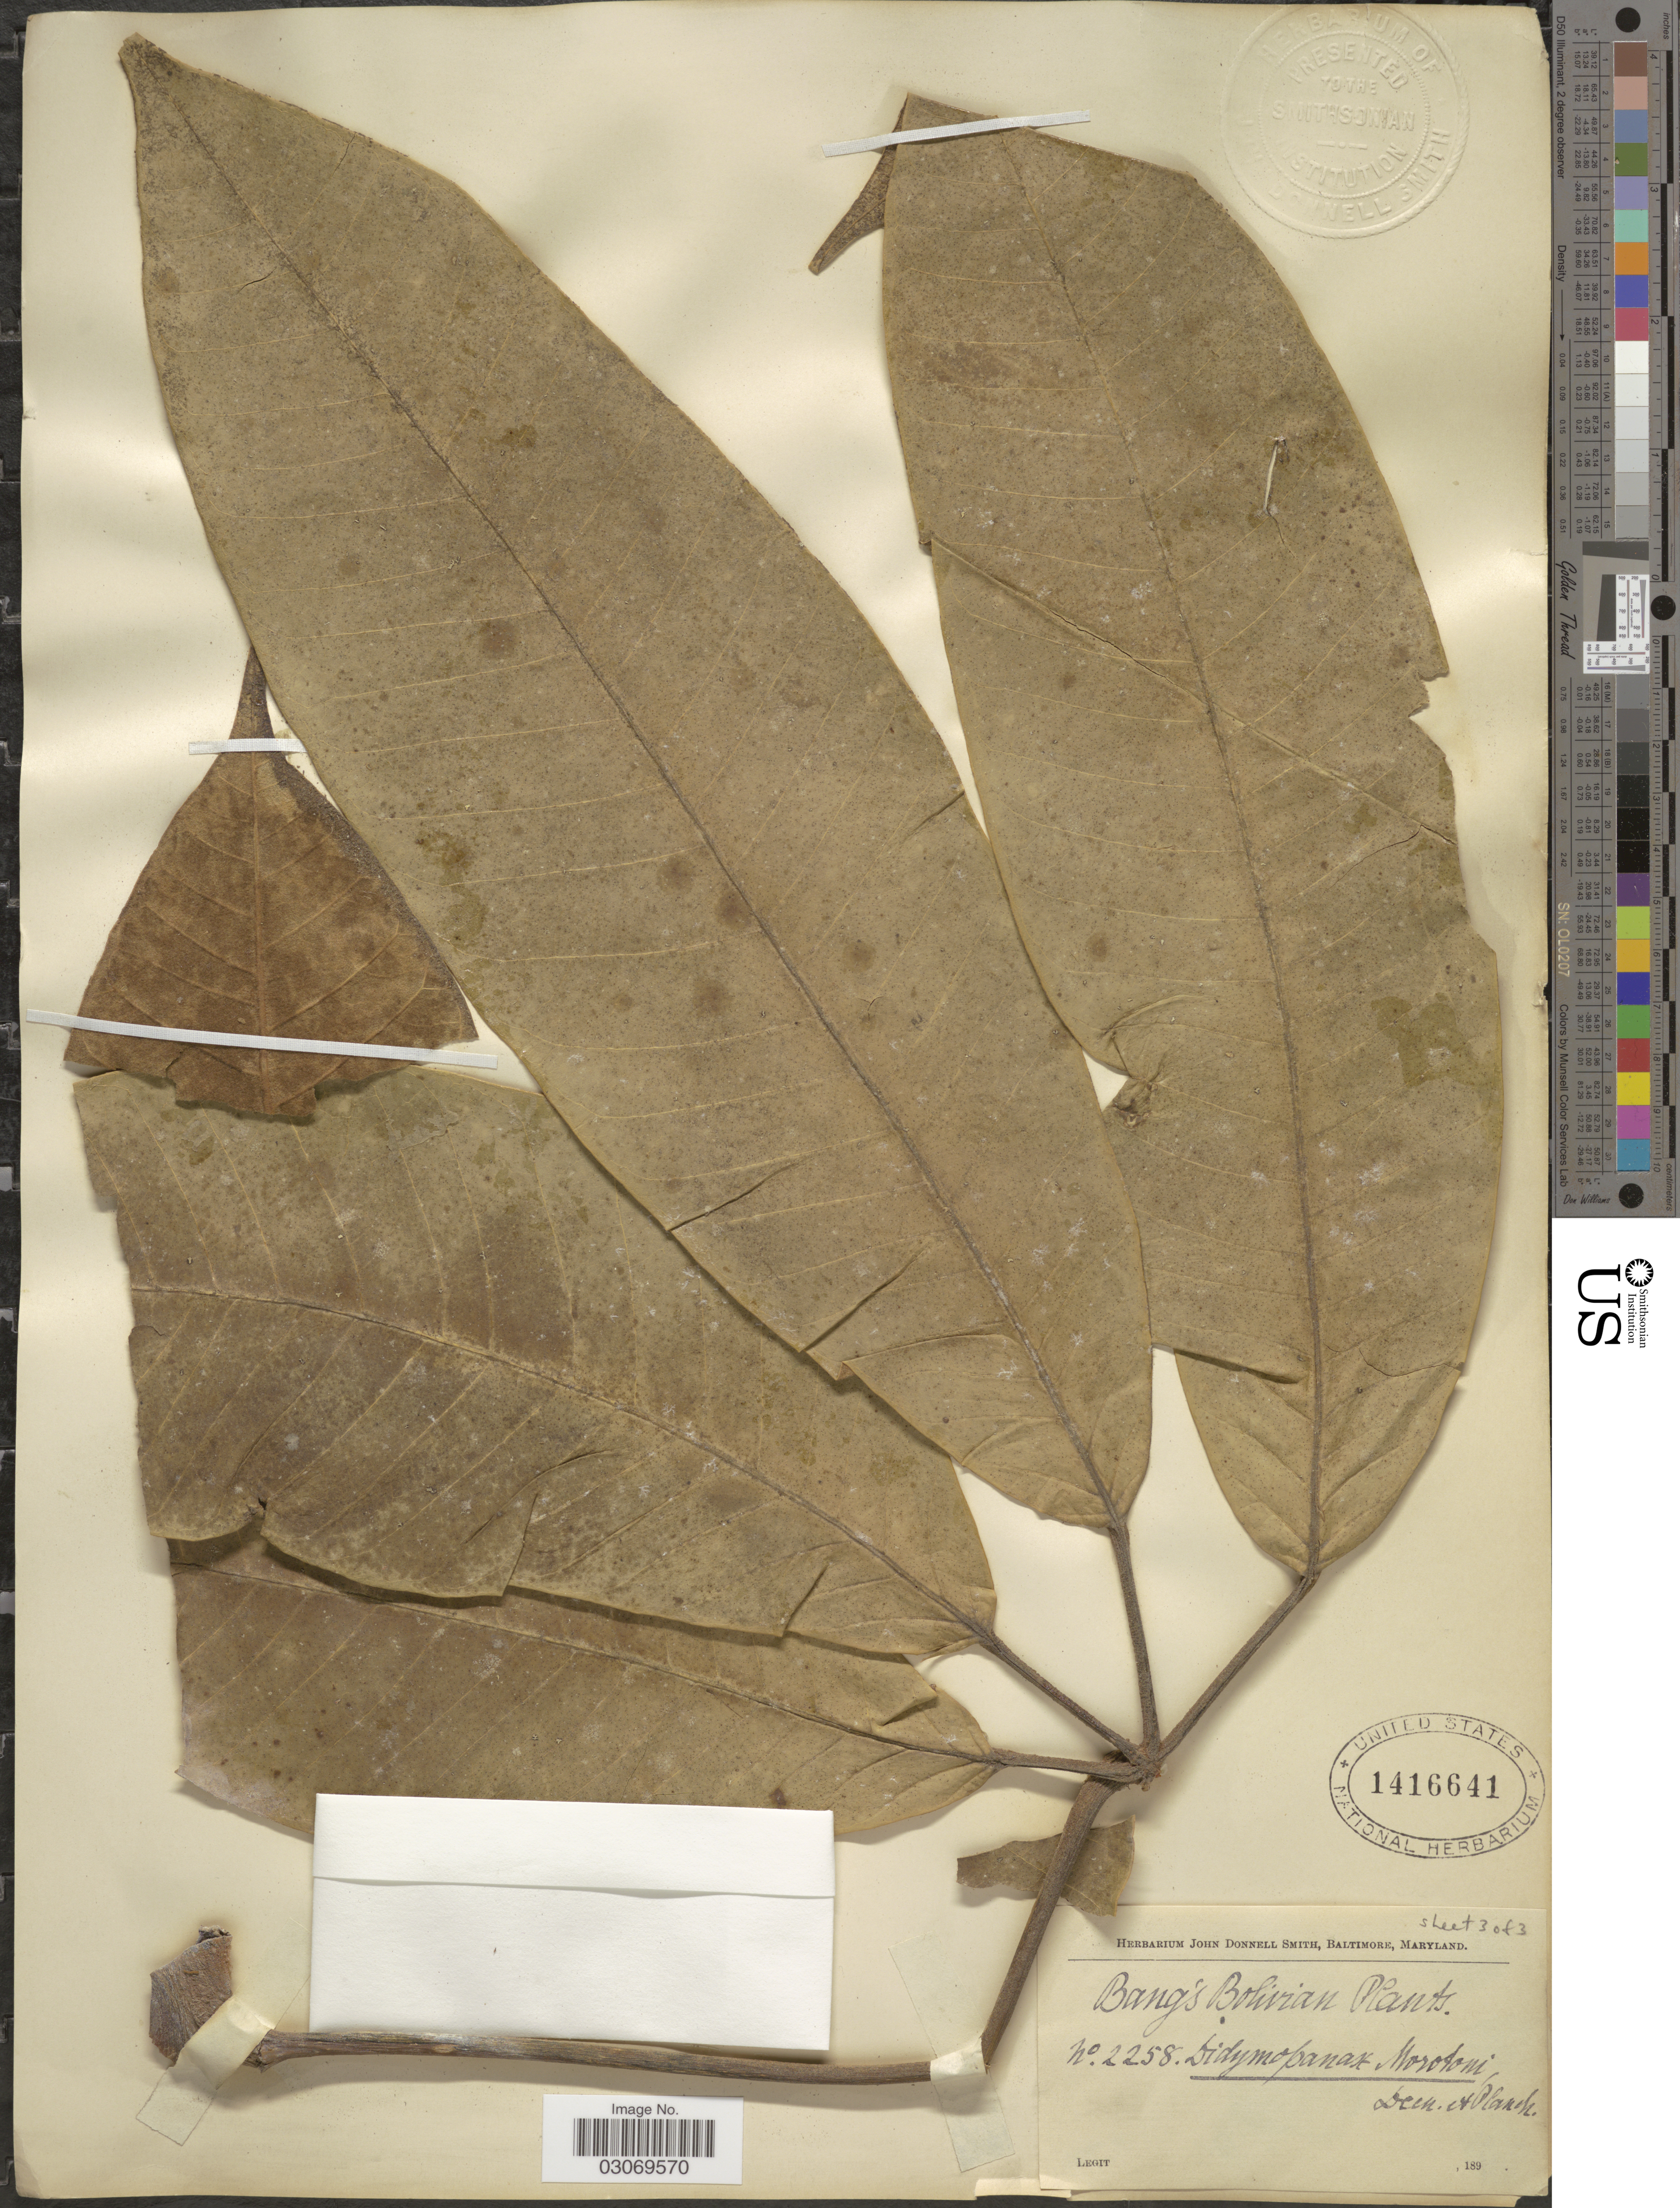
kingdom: Plantae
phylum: Tracheophyta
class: Magnoliopsida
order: Apiales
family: Araliaceae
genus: Schefflera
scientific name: Schefflera morototoni (Aubl.) Maguire, Steyerm. & Frodin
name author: (Aubl.) Maguire et al.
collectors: Bang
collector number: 2258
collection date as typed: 189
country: Bolivia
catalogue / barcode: US 1416641